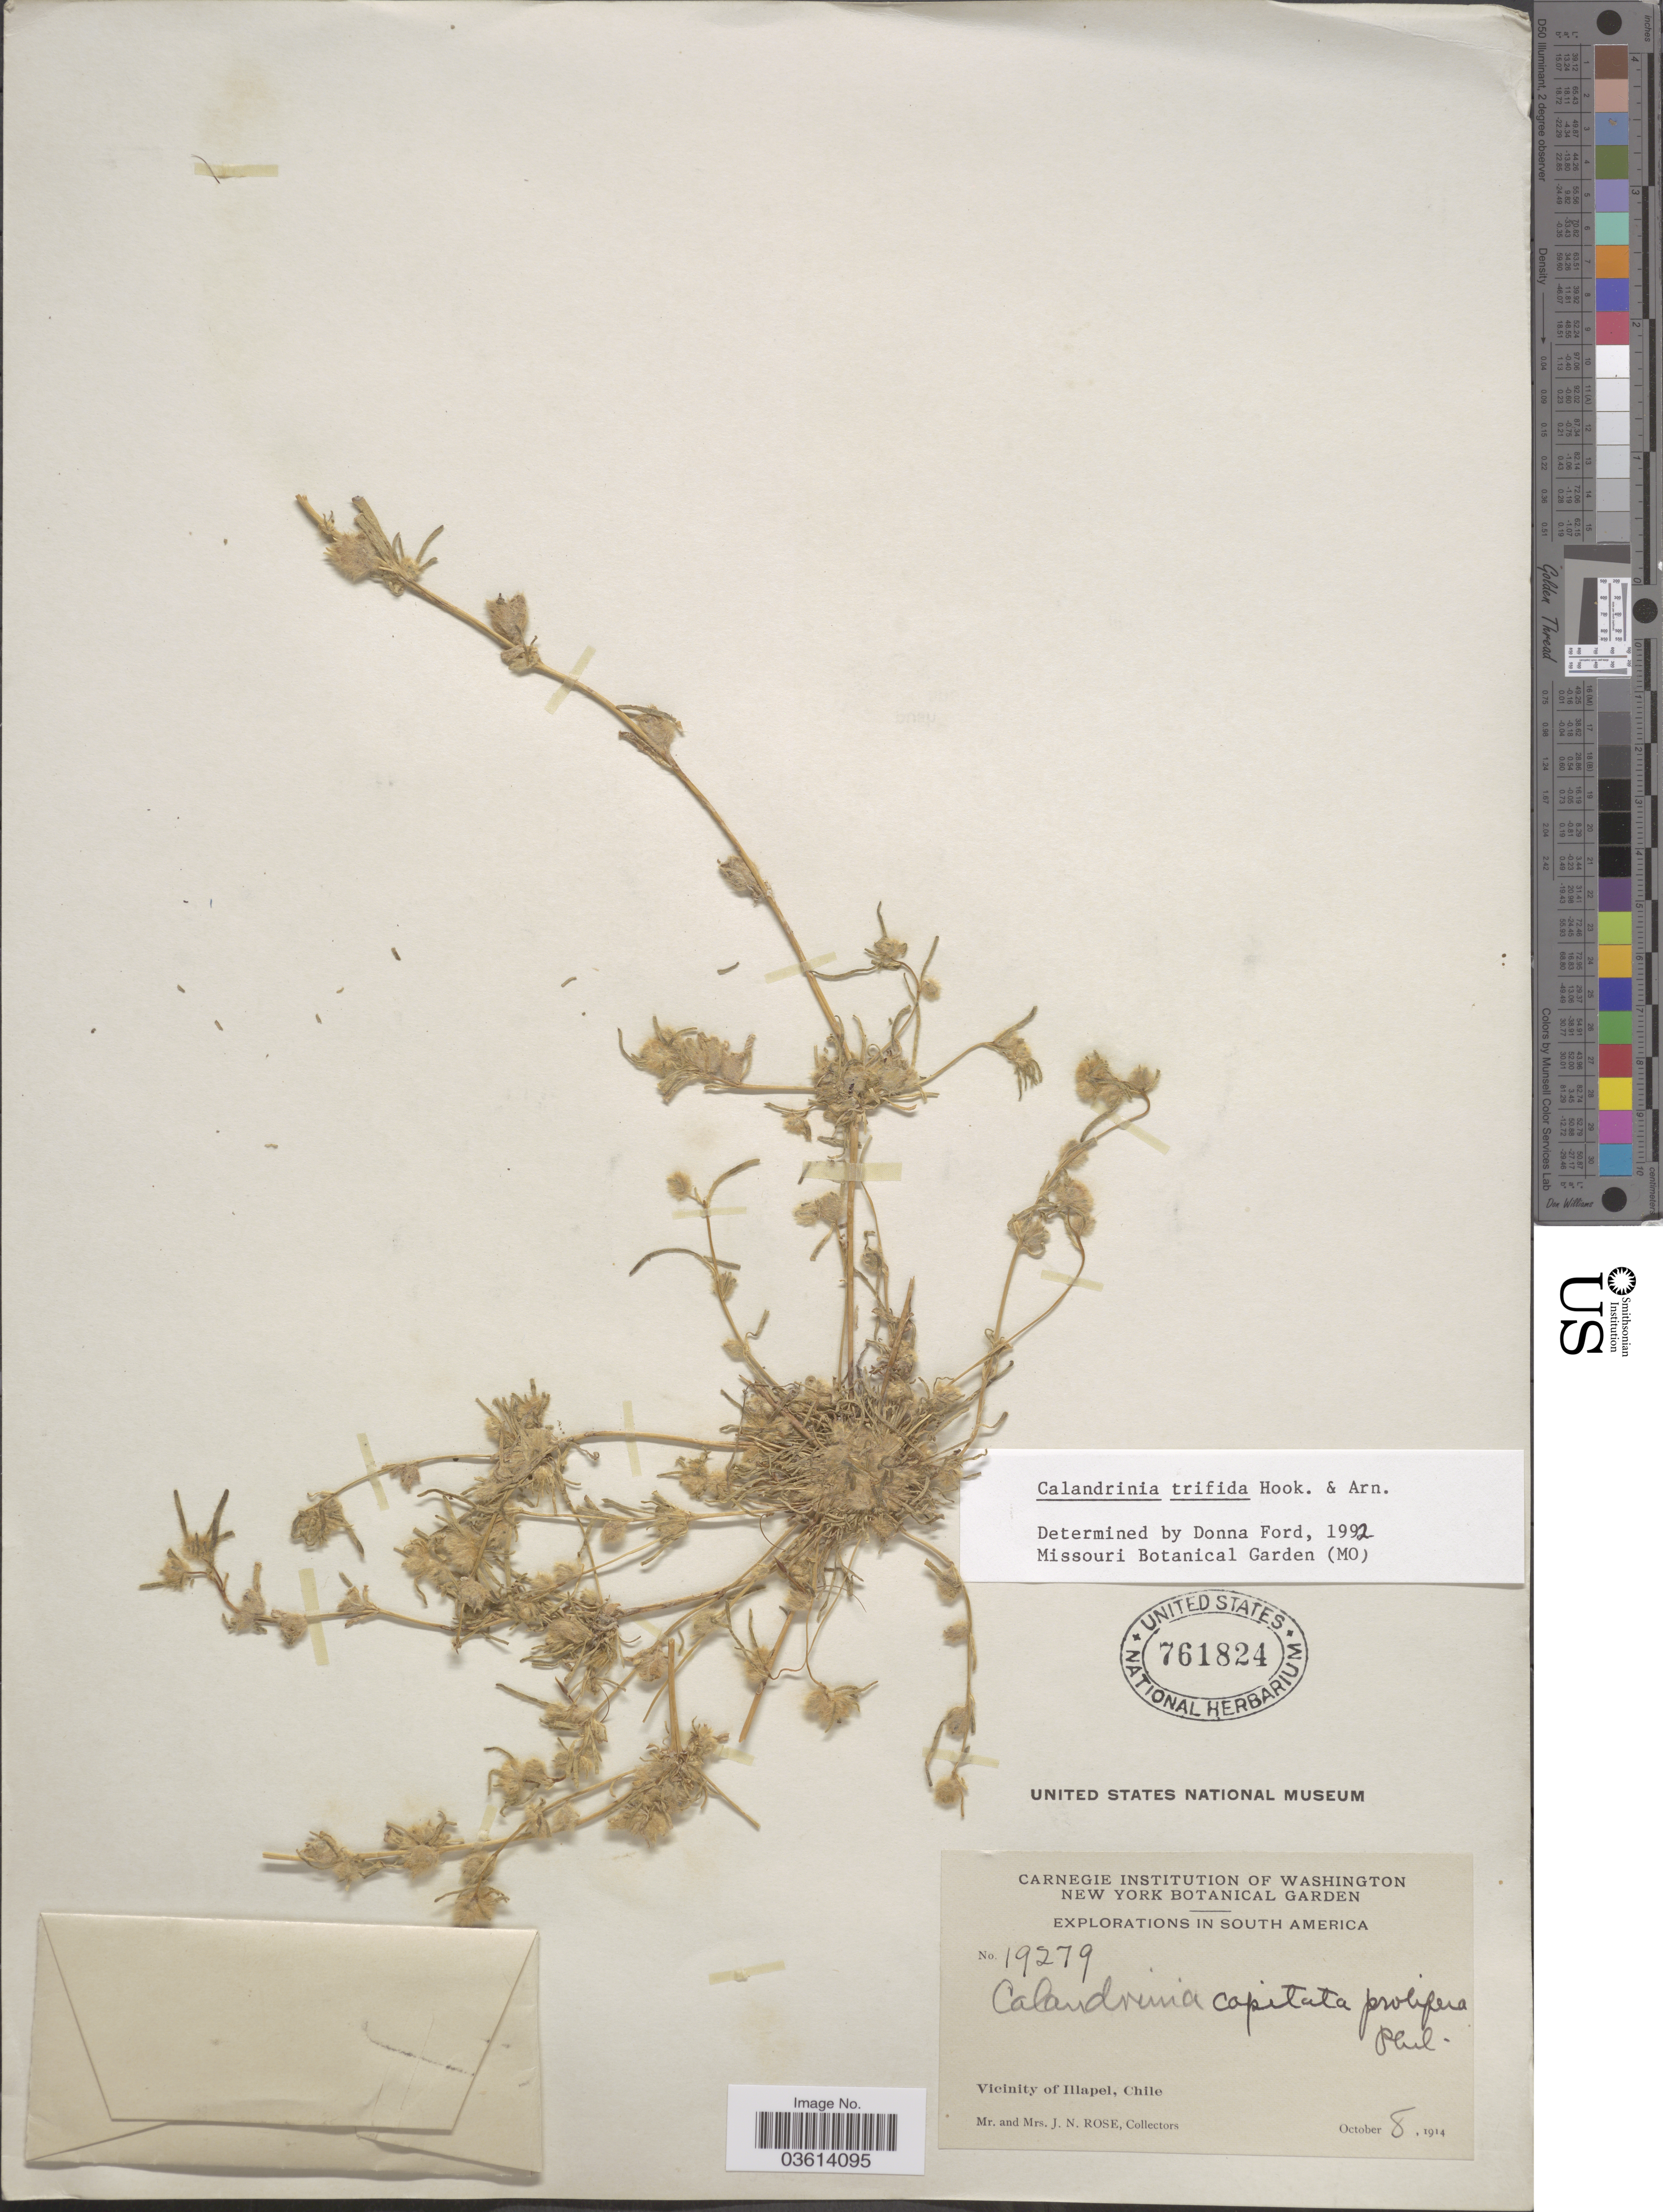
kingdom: Plantae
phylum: Tracheophyta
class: Magnoliopsida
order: Caryophyllales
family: Montiaceae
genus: Montiopsis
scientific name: Montiopsis trifida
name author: (Hook. & Arn.) D.I. Ford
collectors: J. N. Rose & L. B. Rose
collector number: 19279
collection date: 1914-10-08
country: Chile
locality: Vicinity of Illapel.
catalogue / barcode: US 761824